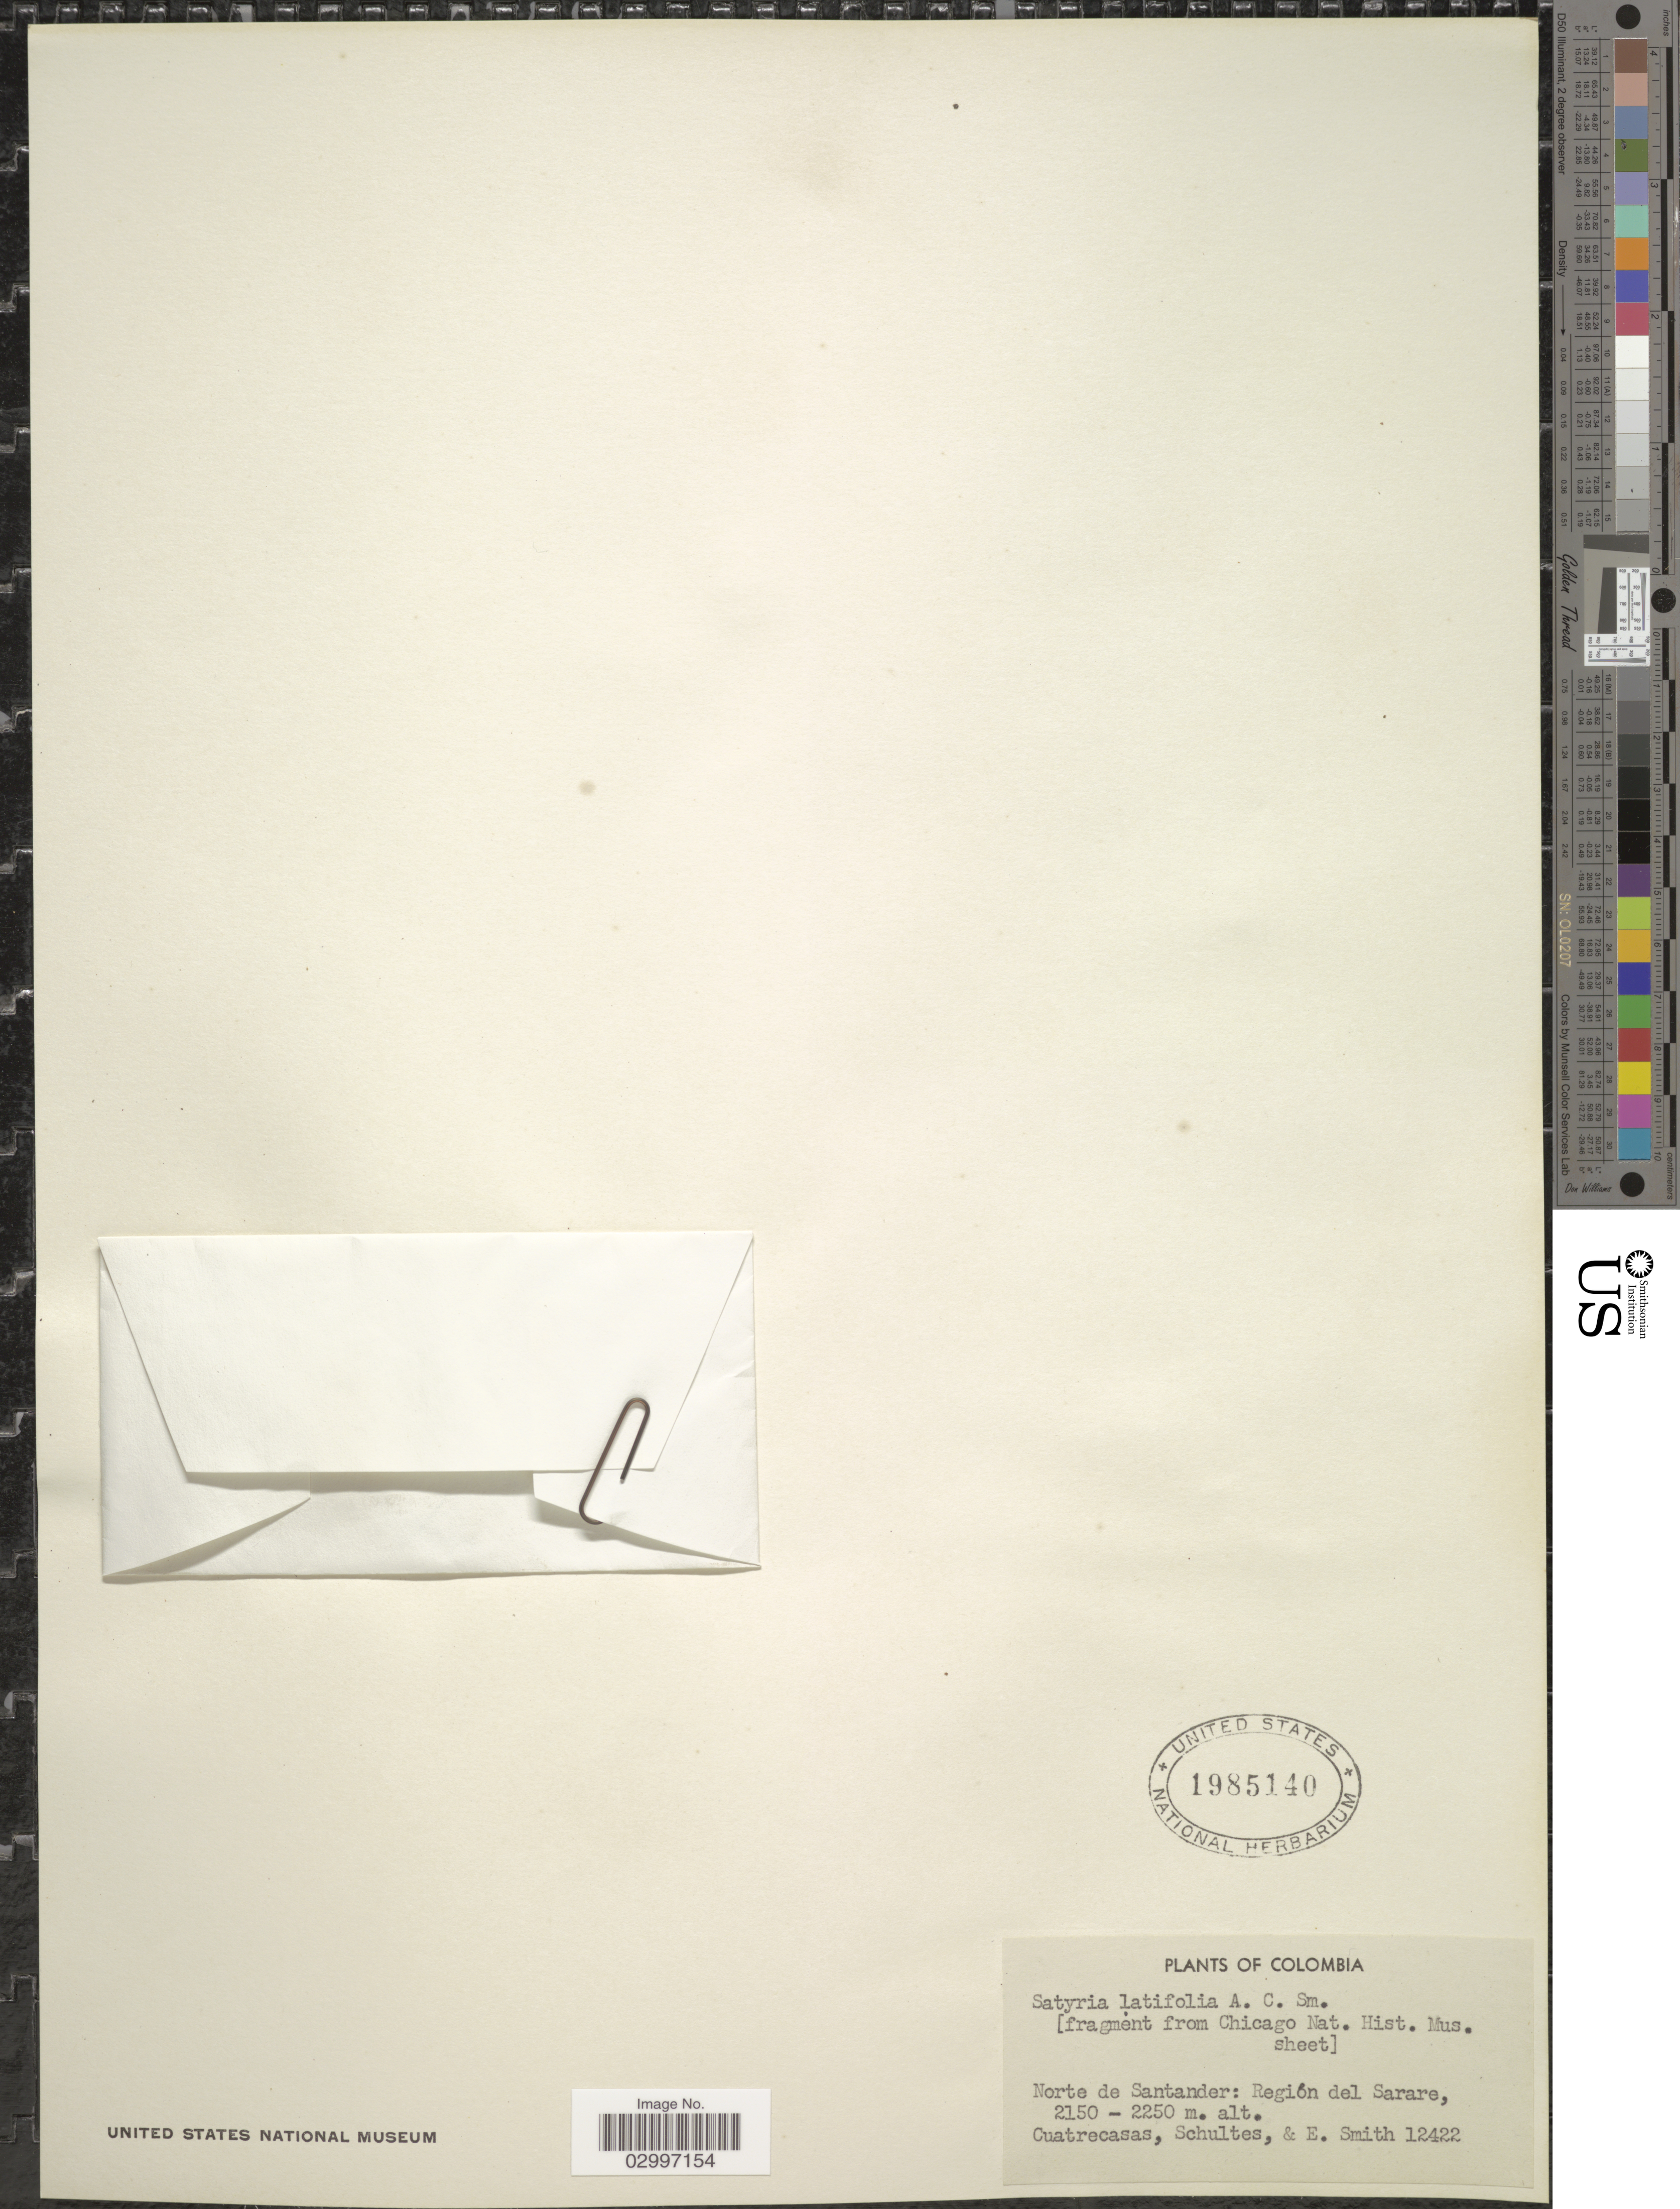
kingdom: Plantae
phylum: Tracheophyta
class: Magnoliopsida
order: Ericales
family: Ericaceae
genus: Satyria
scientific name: Satyria latifolia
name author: A.C. Sm.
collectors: Cuatrecasas, -- Schultes & E. Smith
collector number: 12422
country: Colombia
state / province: Norte de Santander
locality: Región del Sarare.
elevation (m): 2150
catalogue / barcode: US 1985140